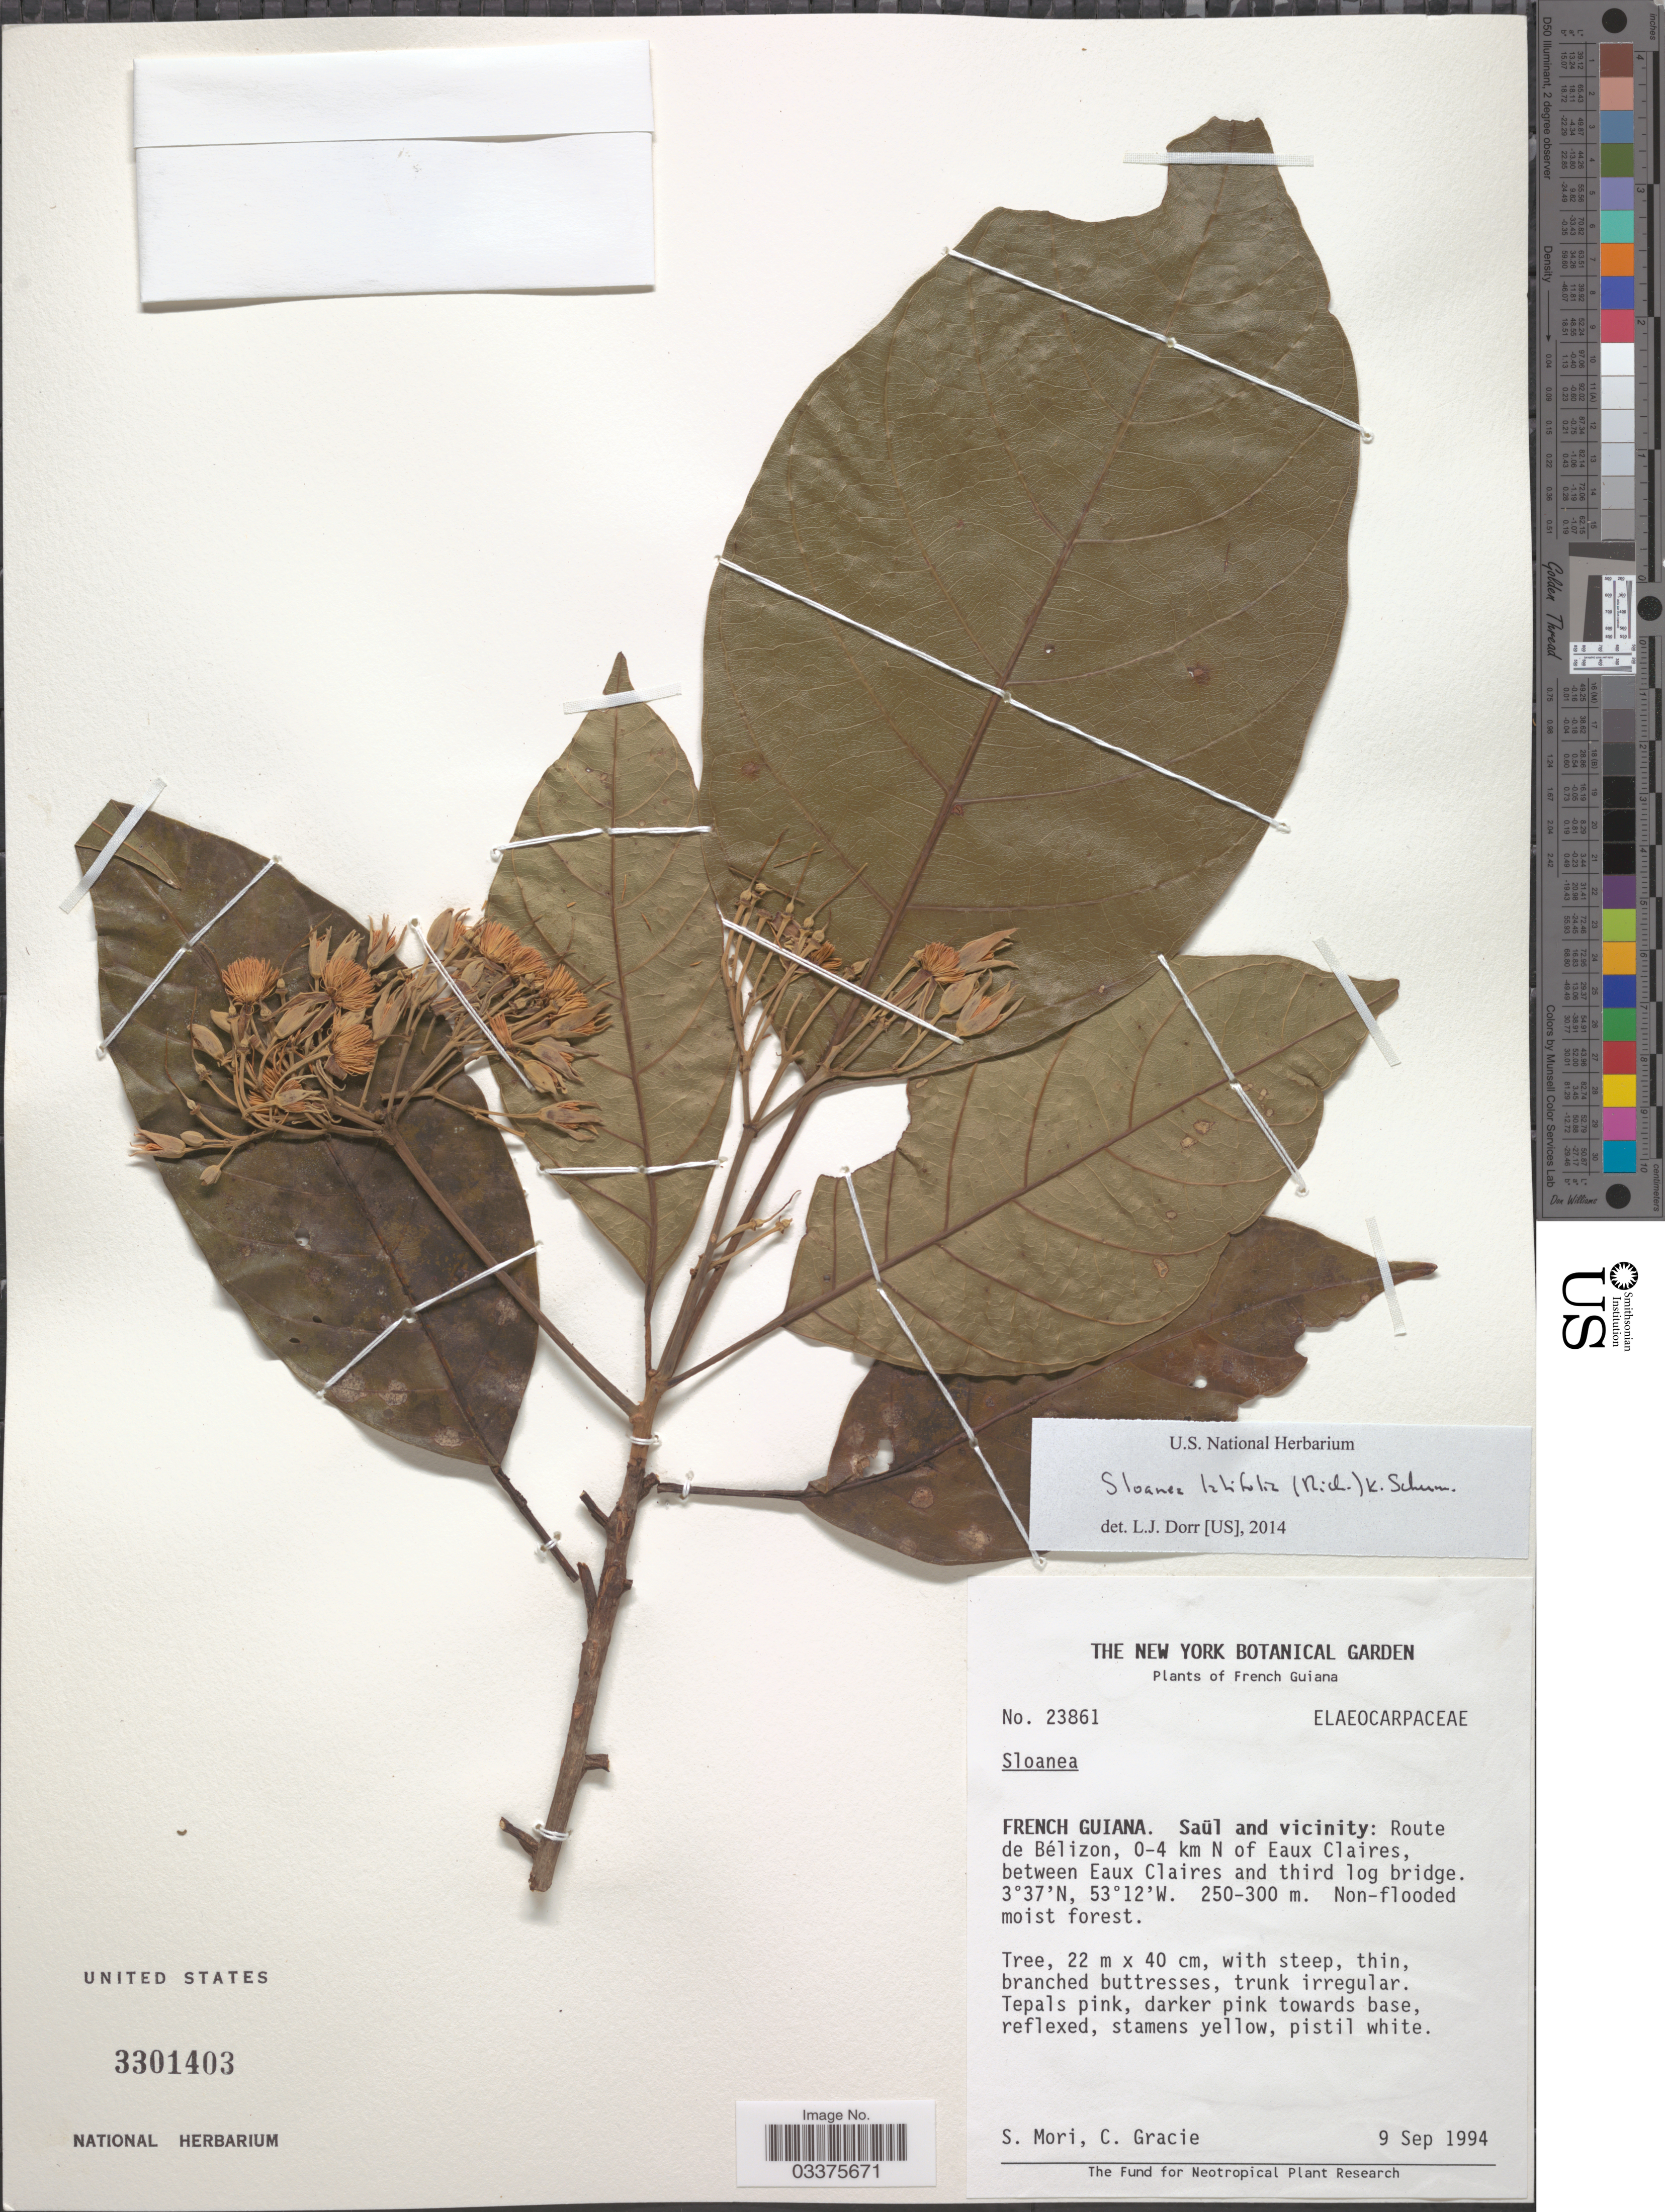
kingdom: Plantae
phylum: Tracheophyta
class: Magnoliopsida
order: Oxalidales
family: Elaeocarpaceae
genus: Sloanea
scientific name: Sloanea latifolia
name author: (Rich.) K. Schum.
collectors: S. Mori & C. A. Gracie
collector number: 23861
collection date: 1994-09-09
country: French Guiana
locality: Saül and vicinity: Route de Bélizon, 0-4 km N of Eaux Claires, between Eaux Claires and third log bridge.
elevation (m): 250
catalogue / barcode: US 3301403